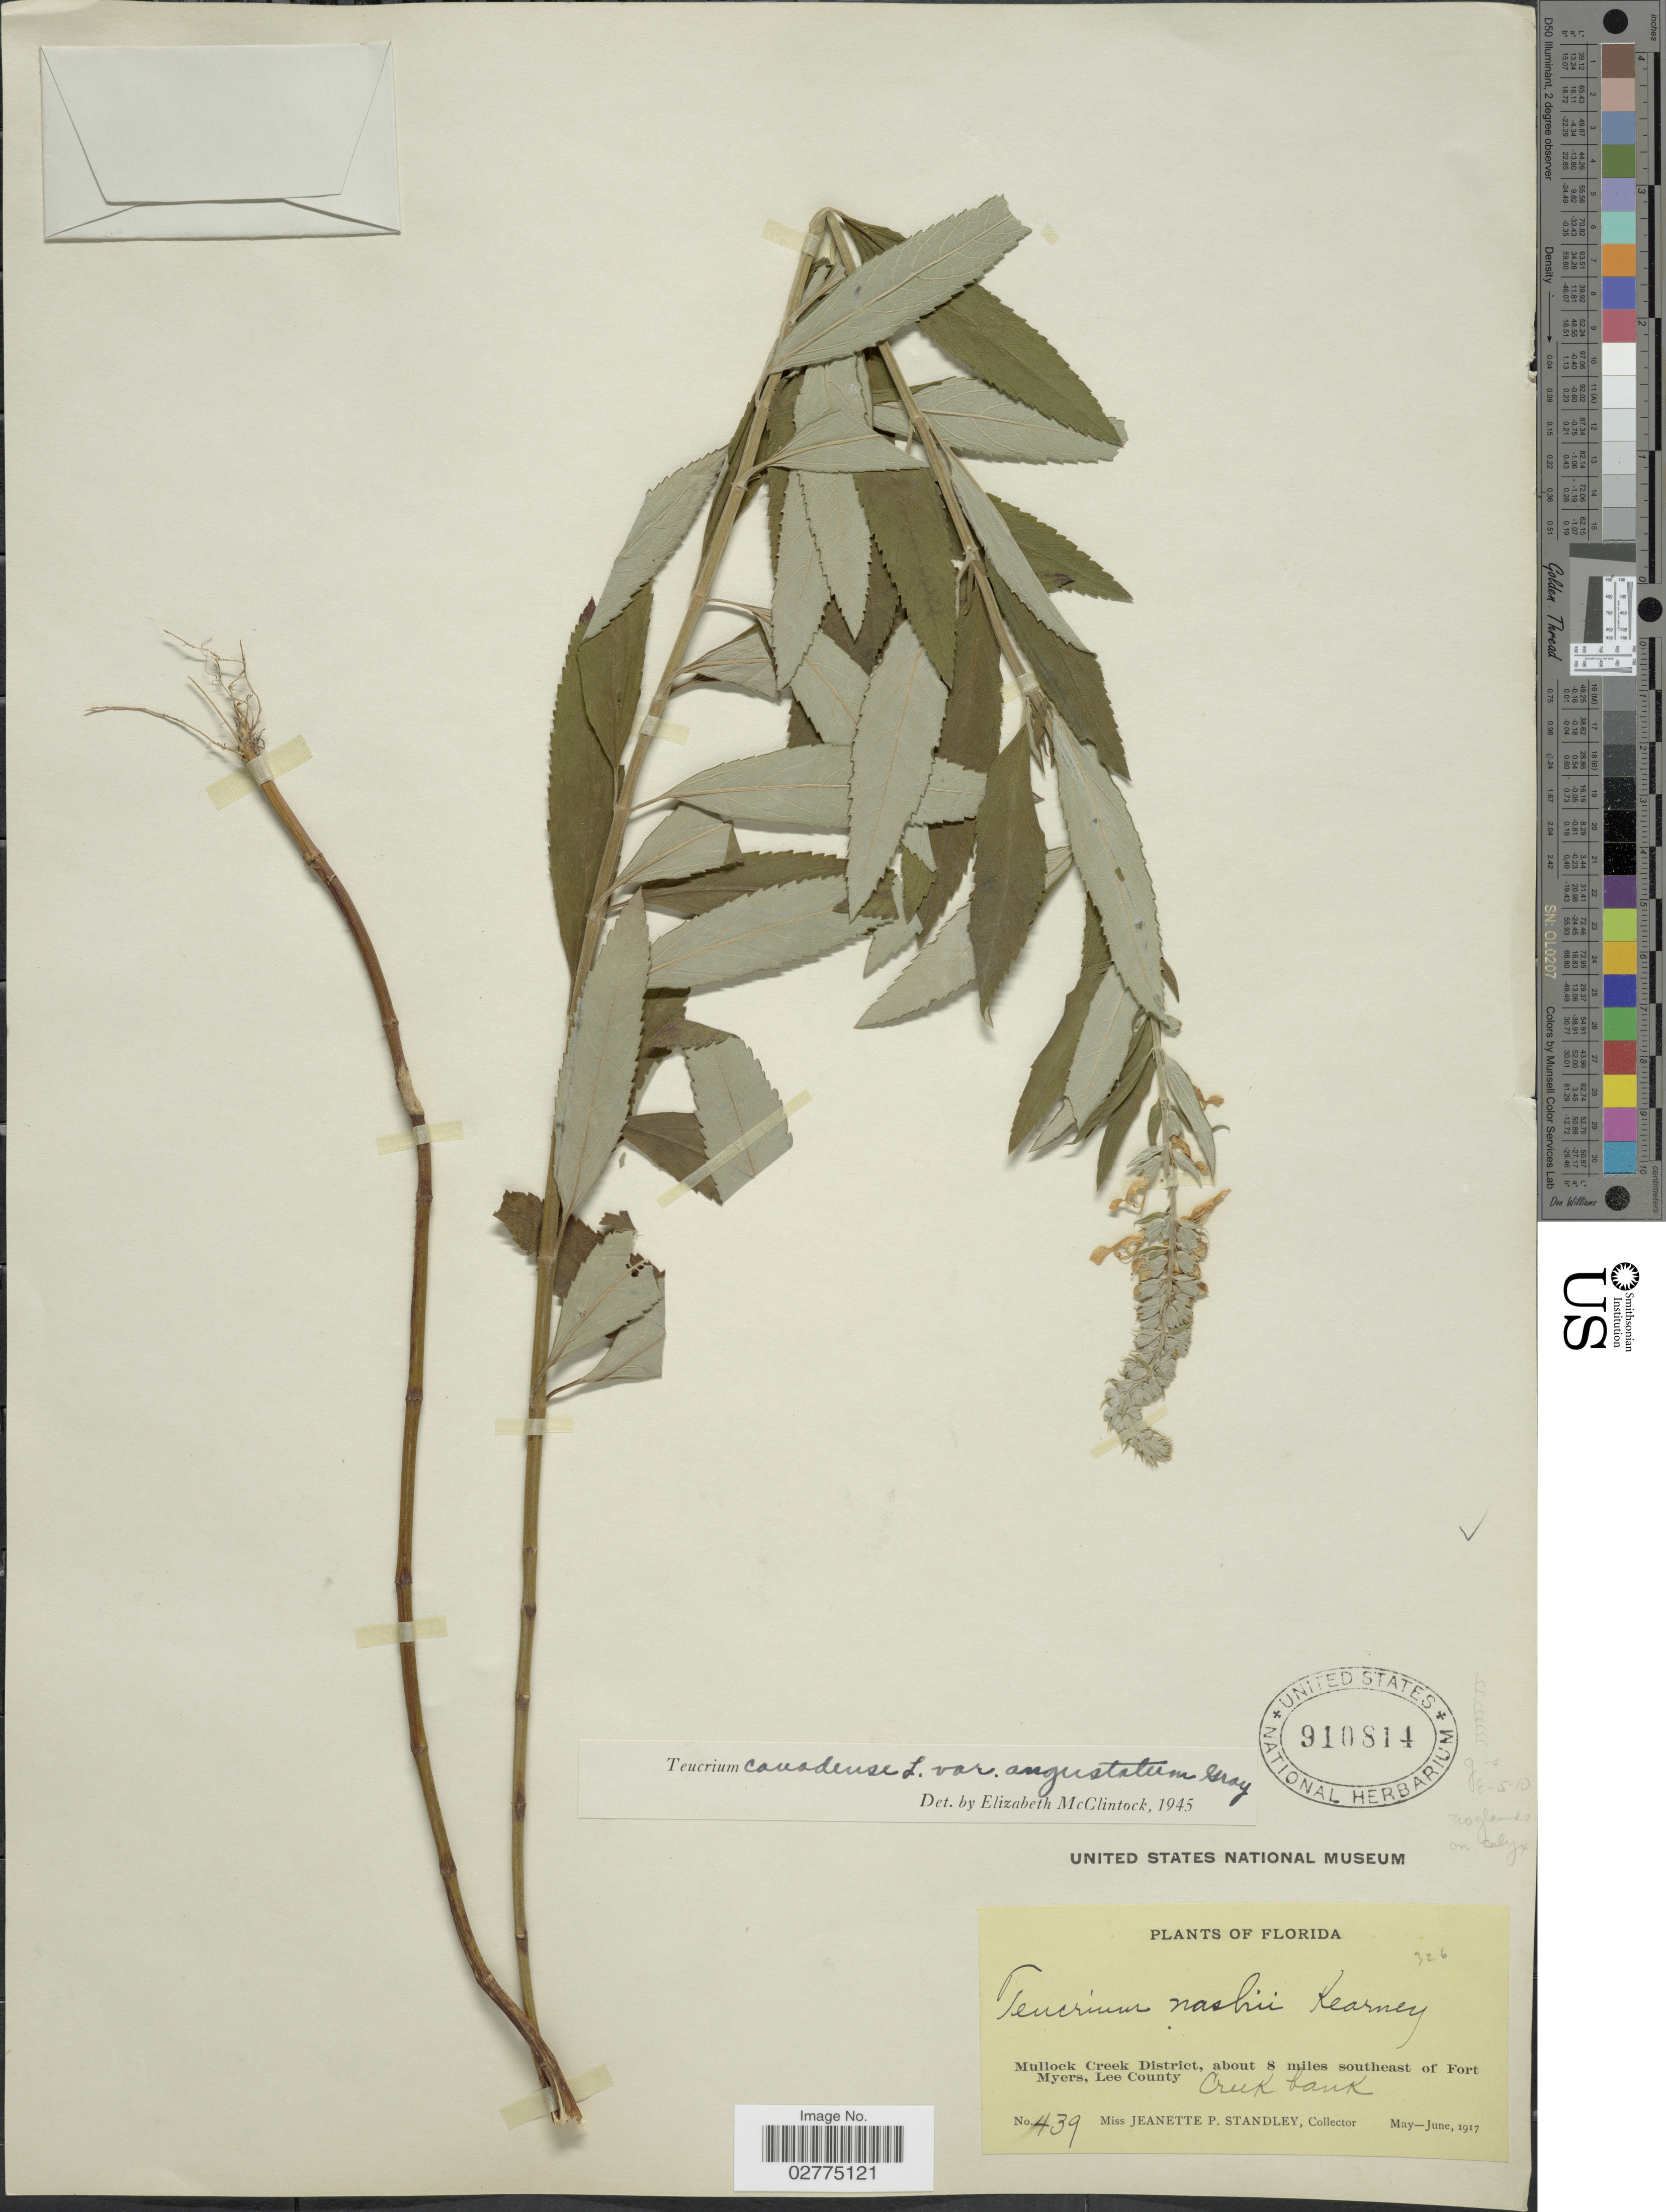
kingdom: Plantae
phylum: Tracheophyta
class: Magnoliopsida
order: Lamiales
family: Lamiaceae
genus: Teucrium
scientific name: Teucrium canadense var. angustatum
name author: A. Gray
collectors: J. P. Standley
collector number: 439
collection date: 1917-05/1917-06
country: United States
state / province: Florida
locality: Mullock Creek District, about 8 miles southeast of Fort Myers, Lee County, Creek bank.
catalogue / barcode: US 910814